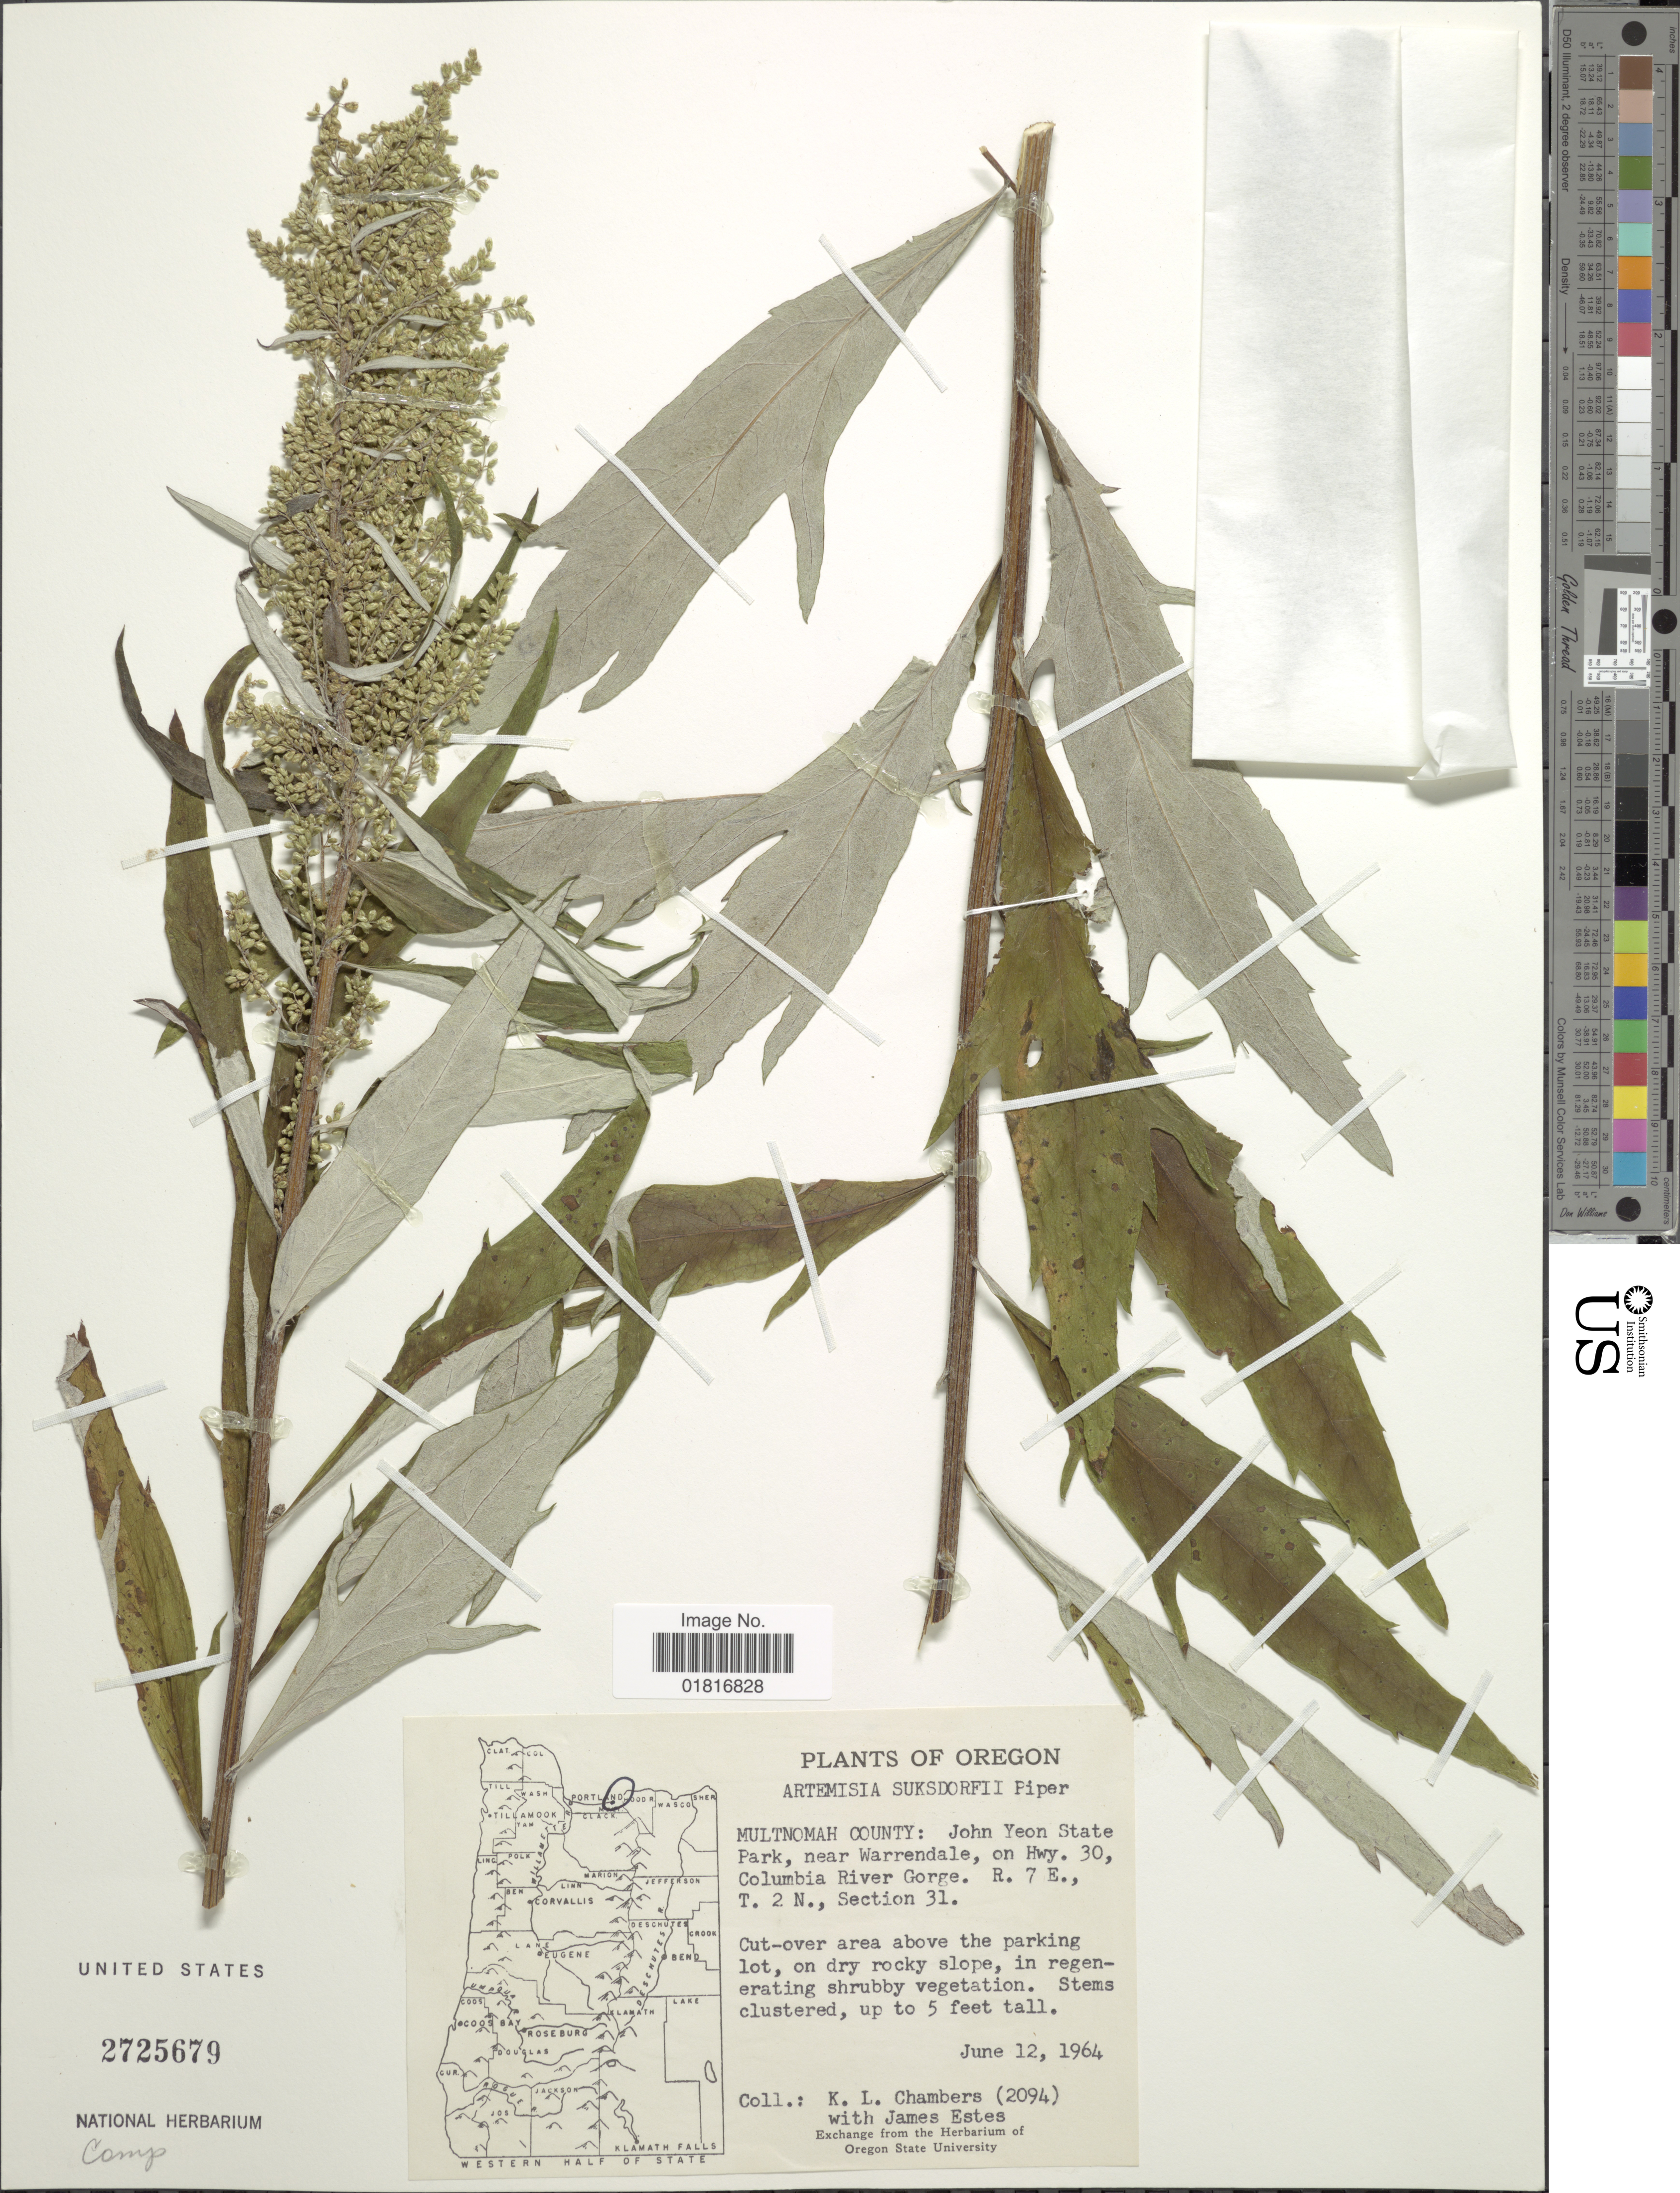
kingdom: Plantae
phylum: Tracheophyta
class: Magnoliopsida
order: Asterales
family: Asteraceae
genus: Artemisia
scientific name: Artemisia suksdorfii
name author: Piper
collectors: K. Chambers & J. Estes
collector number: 2094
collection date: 1964-06-12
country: United States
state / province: Oregon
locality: Multnomah County: John yeon State Park, near Warrendale, on Hwy. 30 Columbia River Gorge. R. 7 E., T. 2 N., Section 31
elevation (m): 2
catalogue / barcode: US 2725679